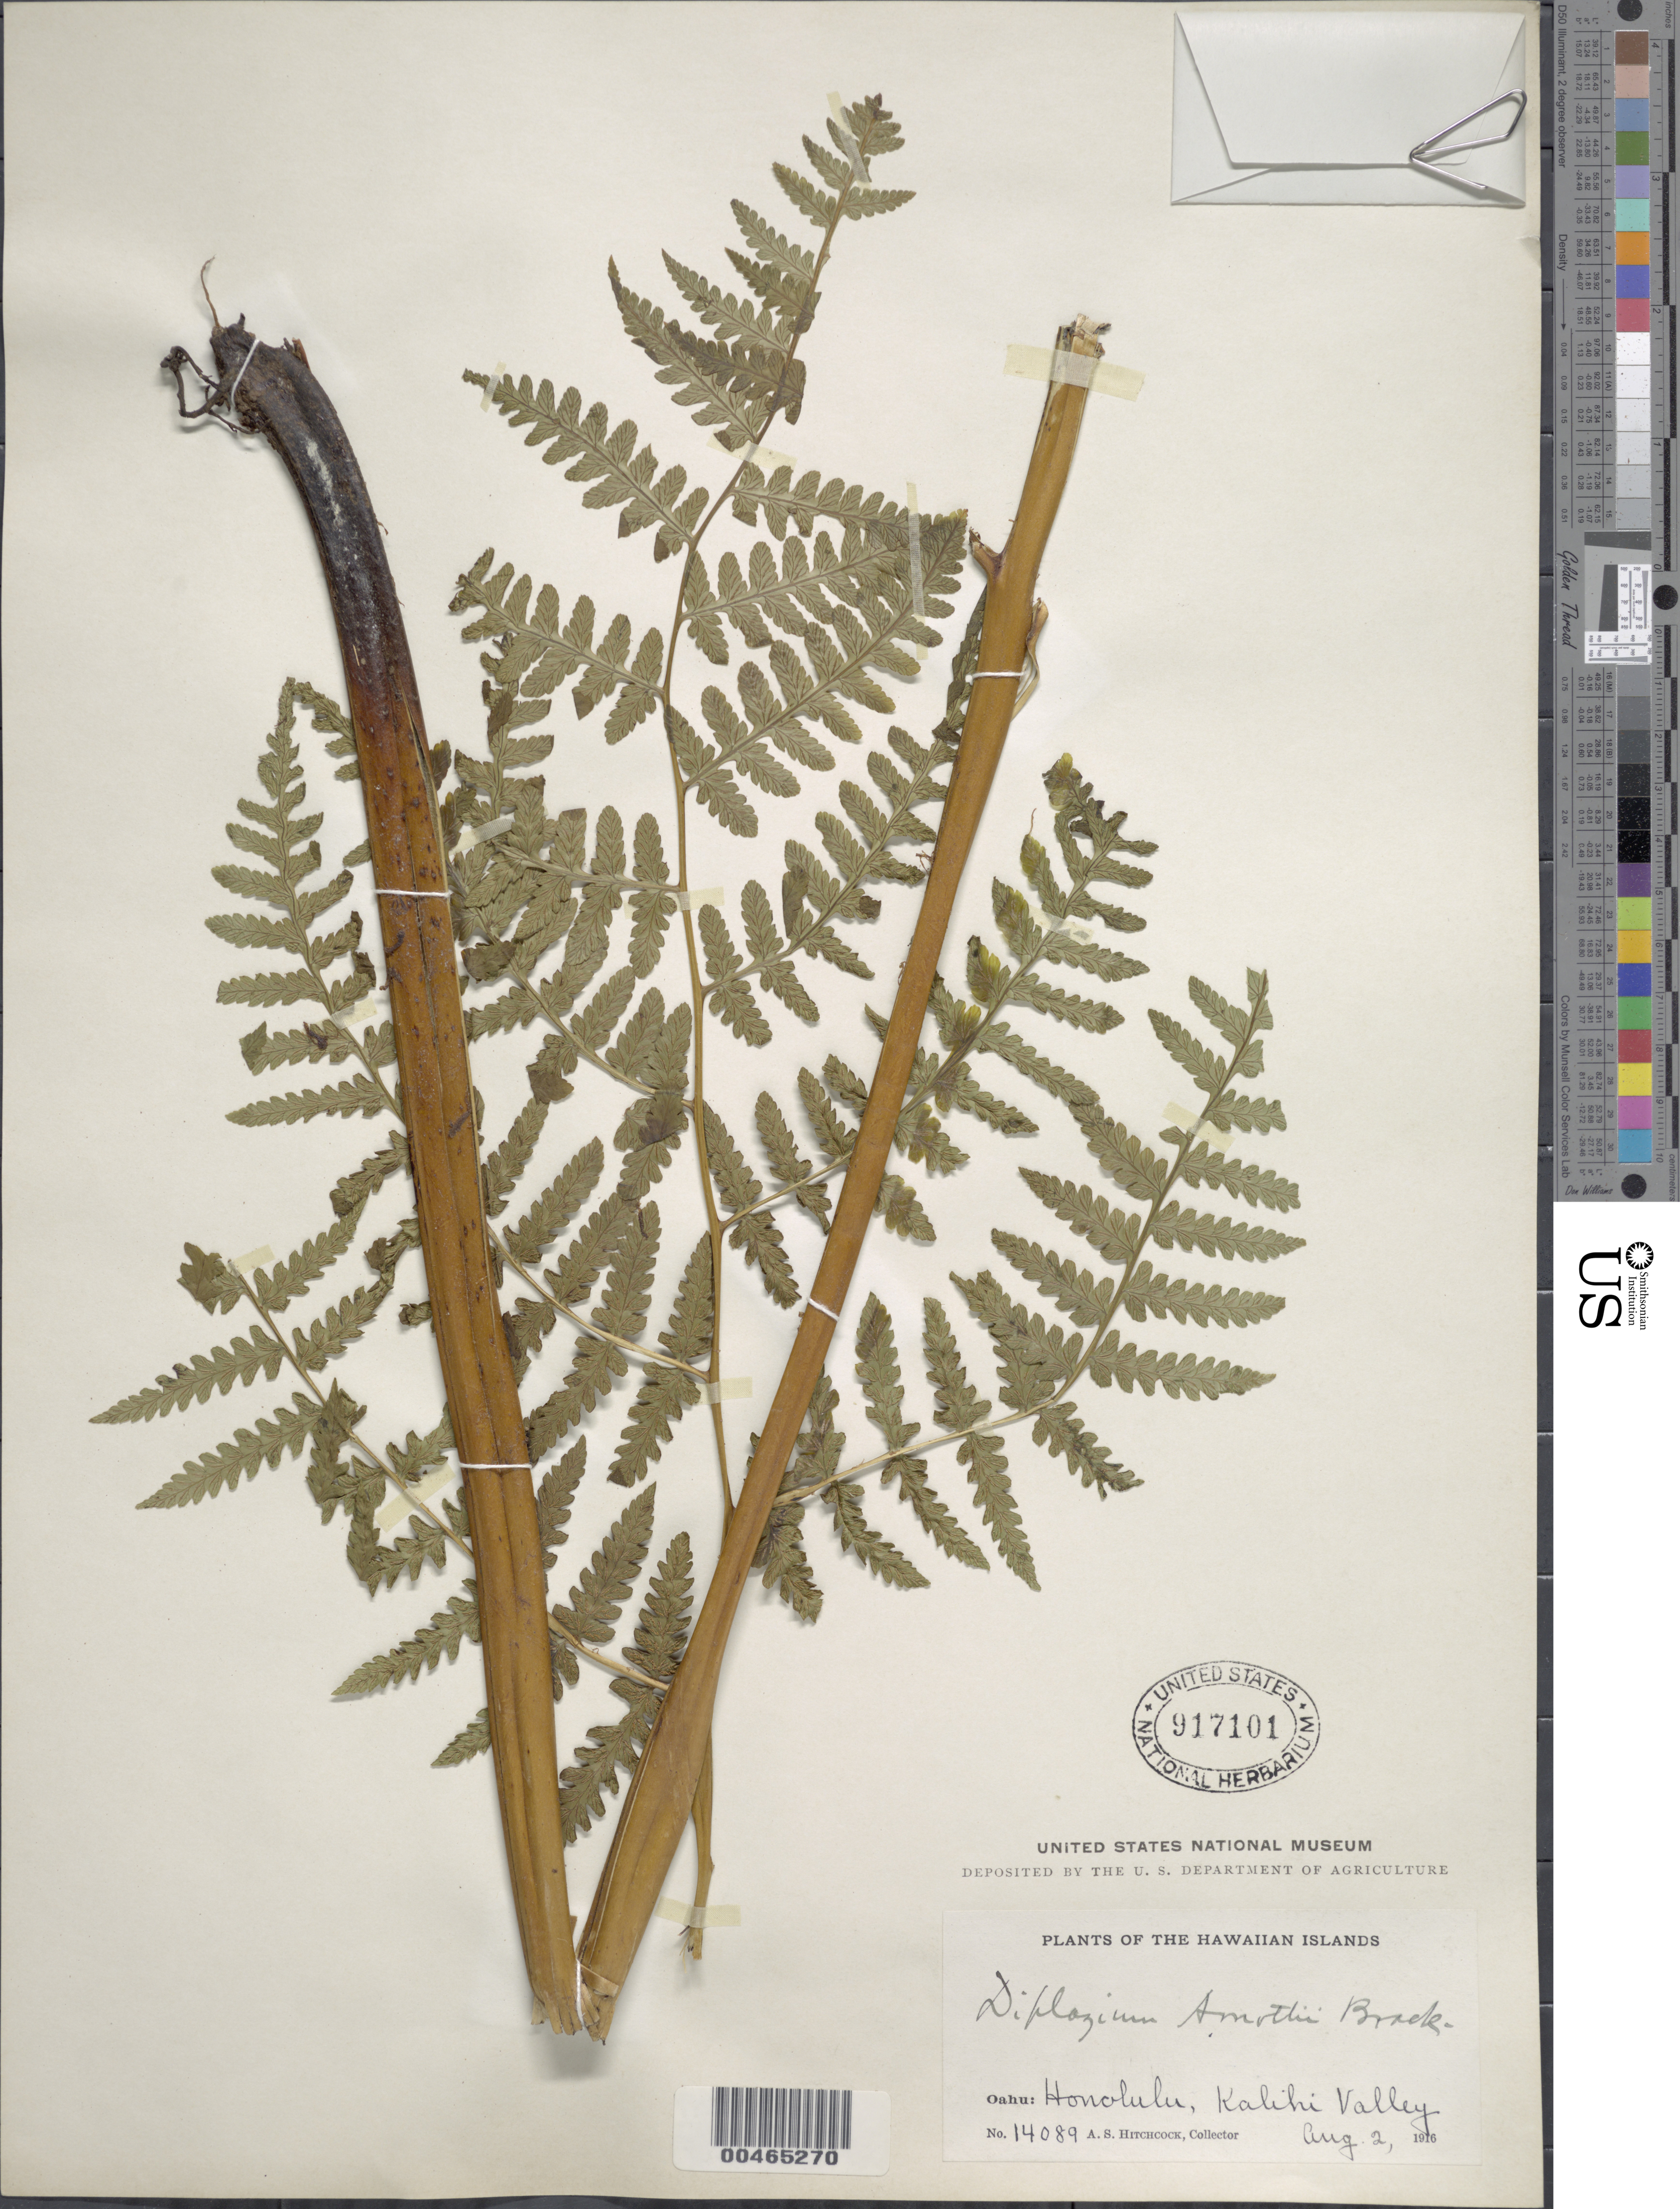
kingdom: Plantae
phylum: Tracheophyta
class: Polypodiopsida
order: Polypodiales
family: Athyriaceae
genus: Diplazium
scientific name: Diplazium arnottii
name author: Brack.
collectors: A. S. Hitchcock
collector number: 14089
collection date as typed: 2 Aug 1916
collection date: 1916-08-02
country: United States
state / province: Hawaii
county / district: Honolulu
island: Oahu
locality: Honolulu, Kalihi Valley, Oahu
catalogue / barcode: US 917101